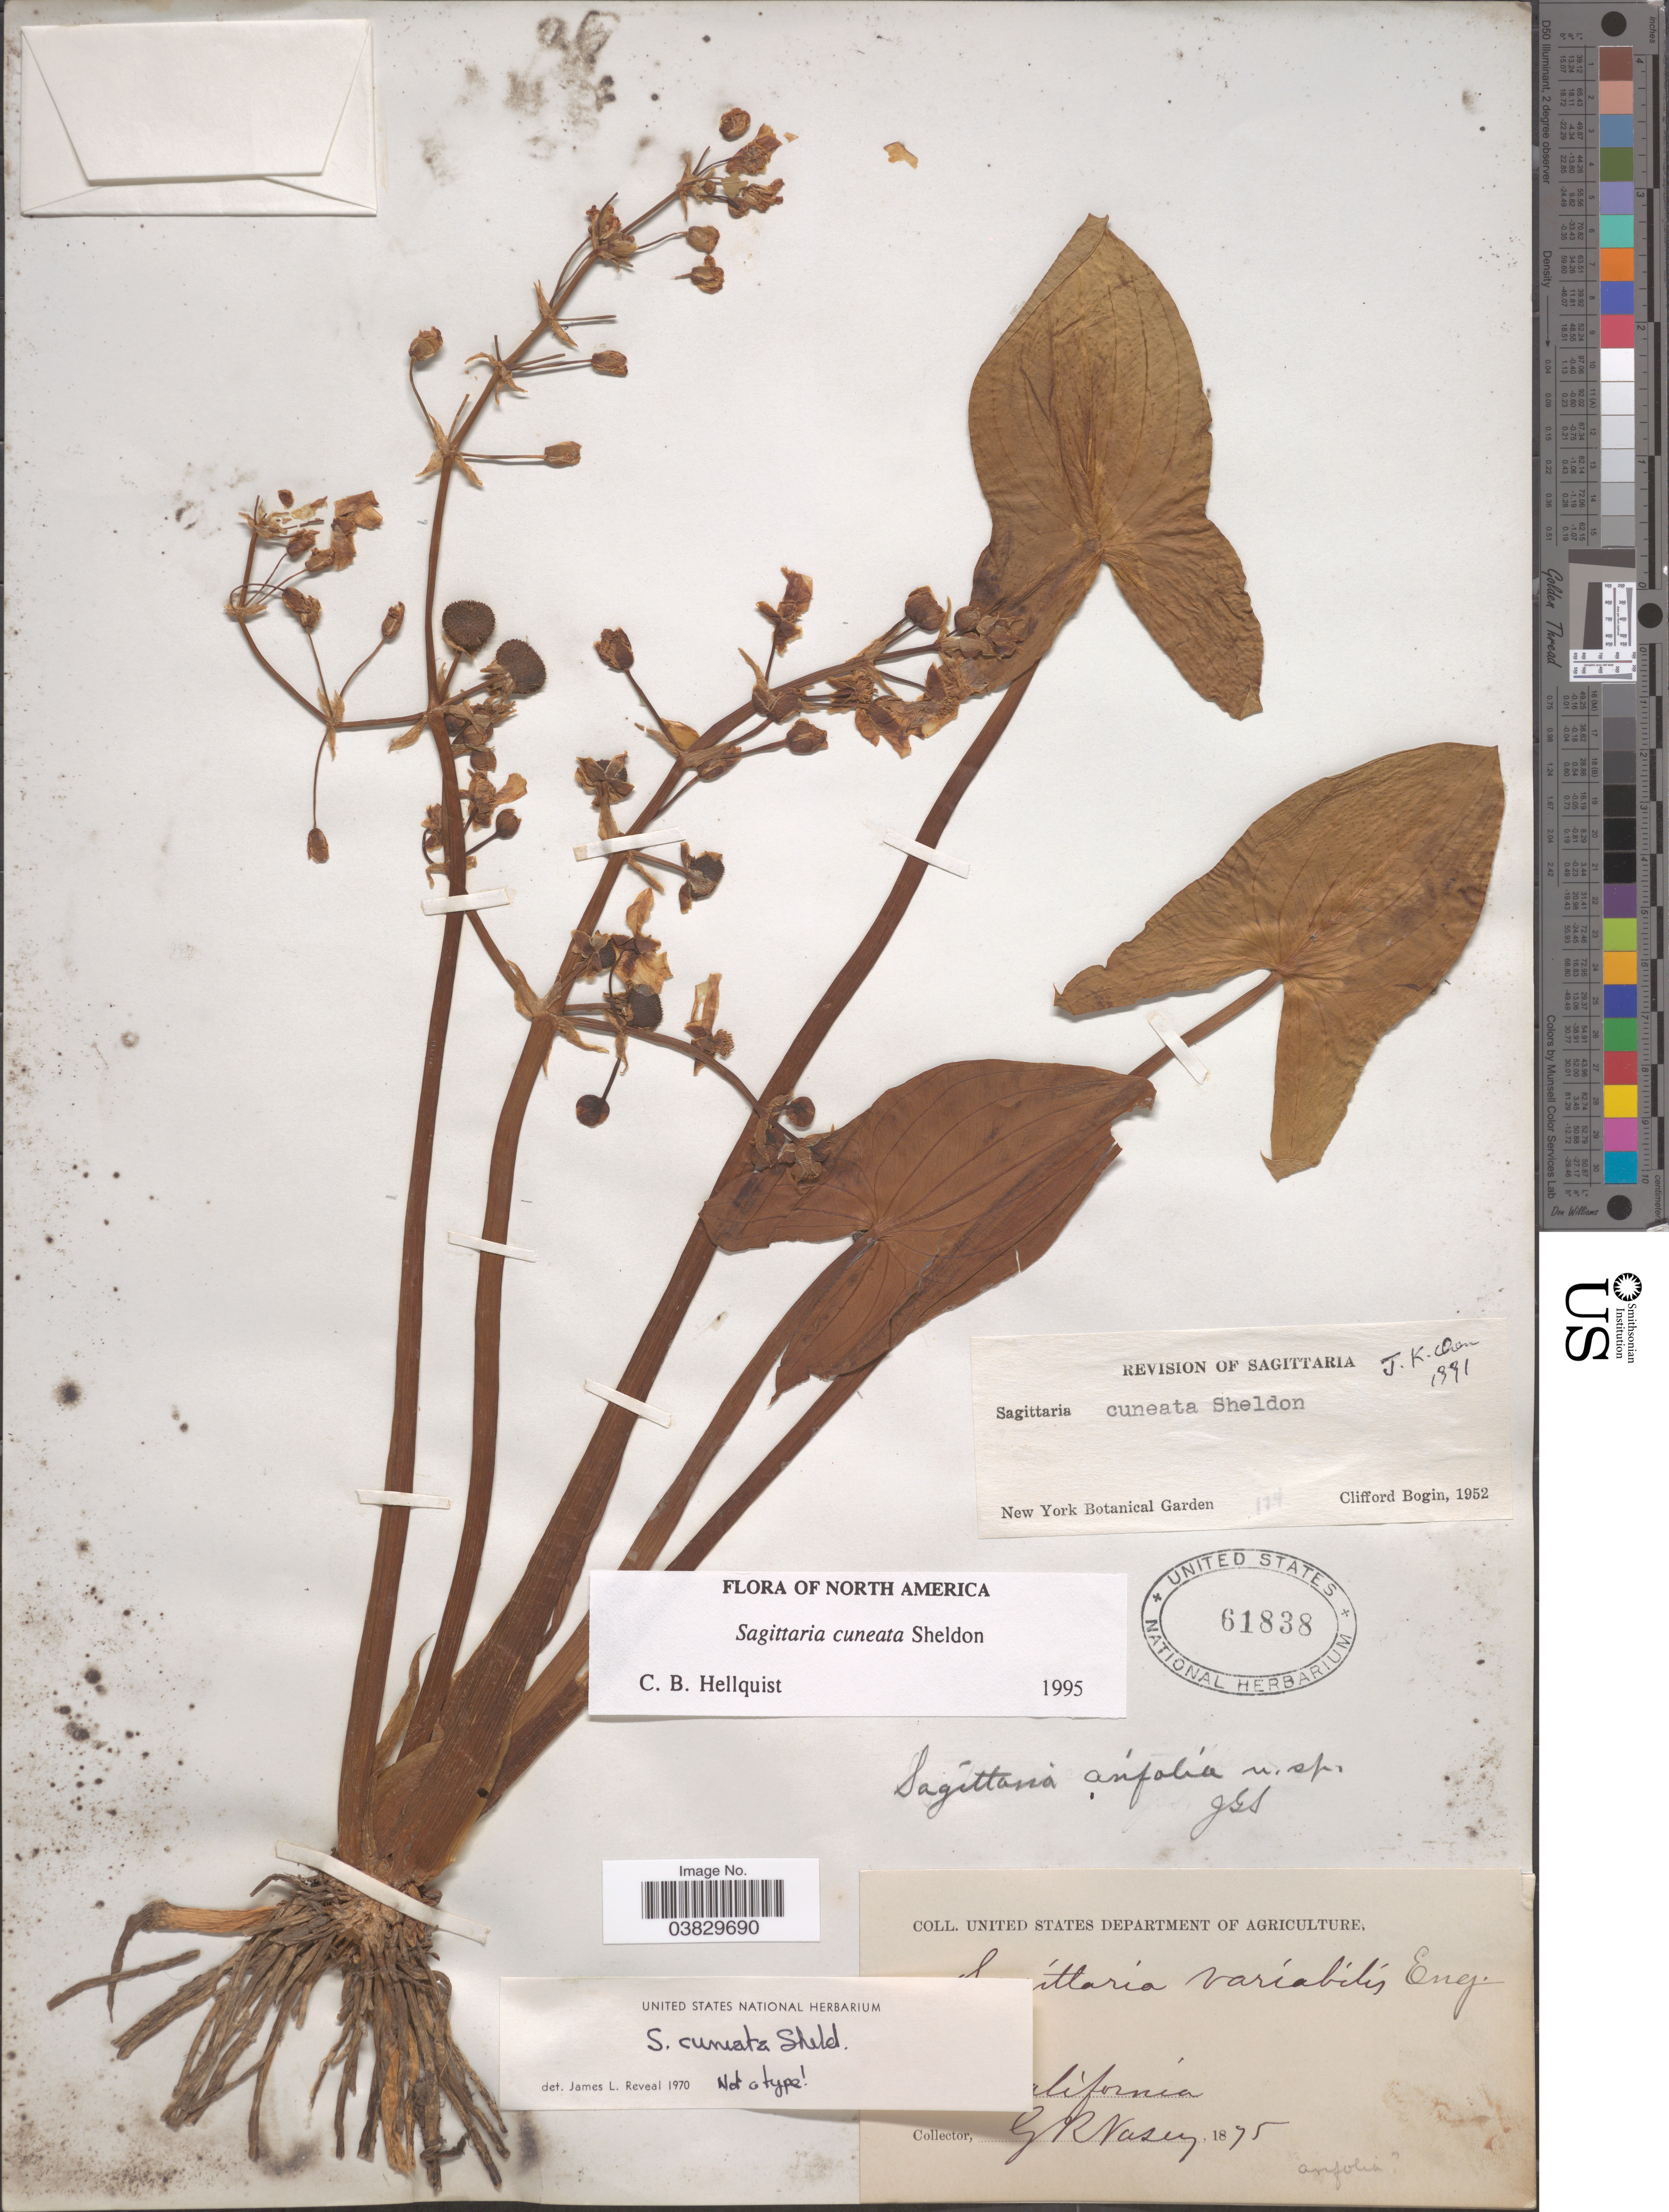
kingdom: Plantae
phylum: Tracheophyta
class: Liliopsida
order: Alismatales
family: Alismataceae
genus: Sagittaria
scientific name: Sagittaria cuneata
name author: E. Sheld.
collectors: G. R. Vasey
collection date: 1875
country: United States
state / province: California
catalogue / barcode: US 61838